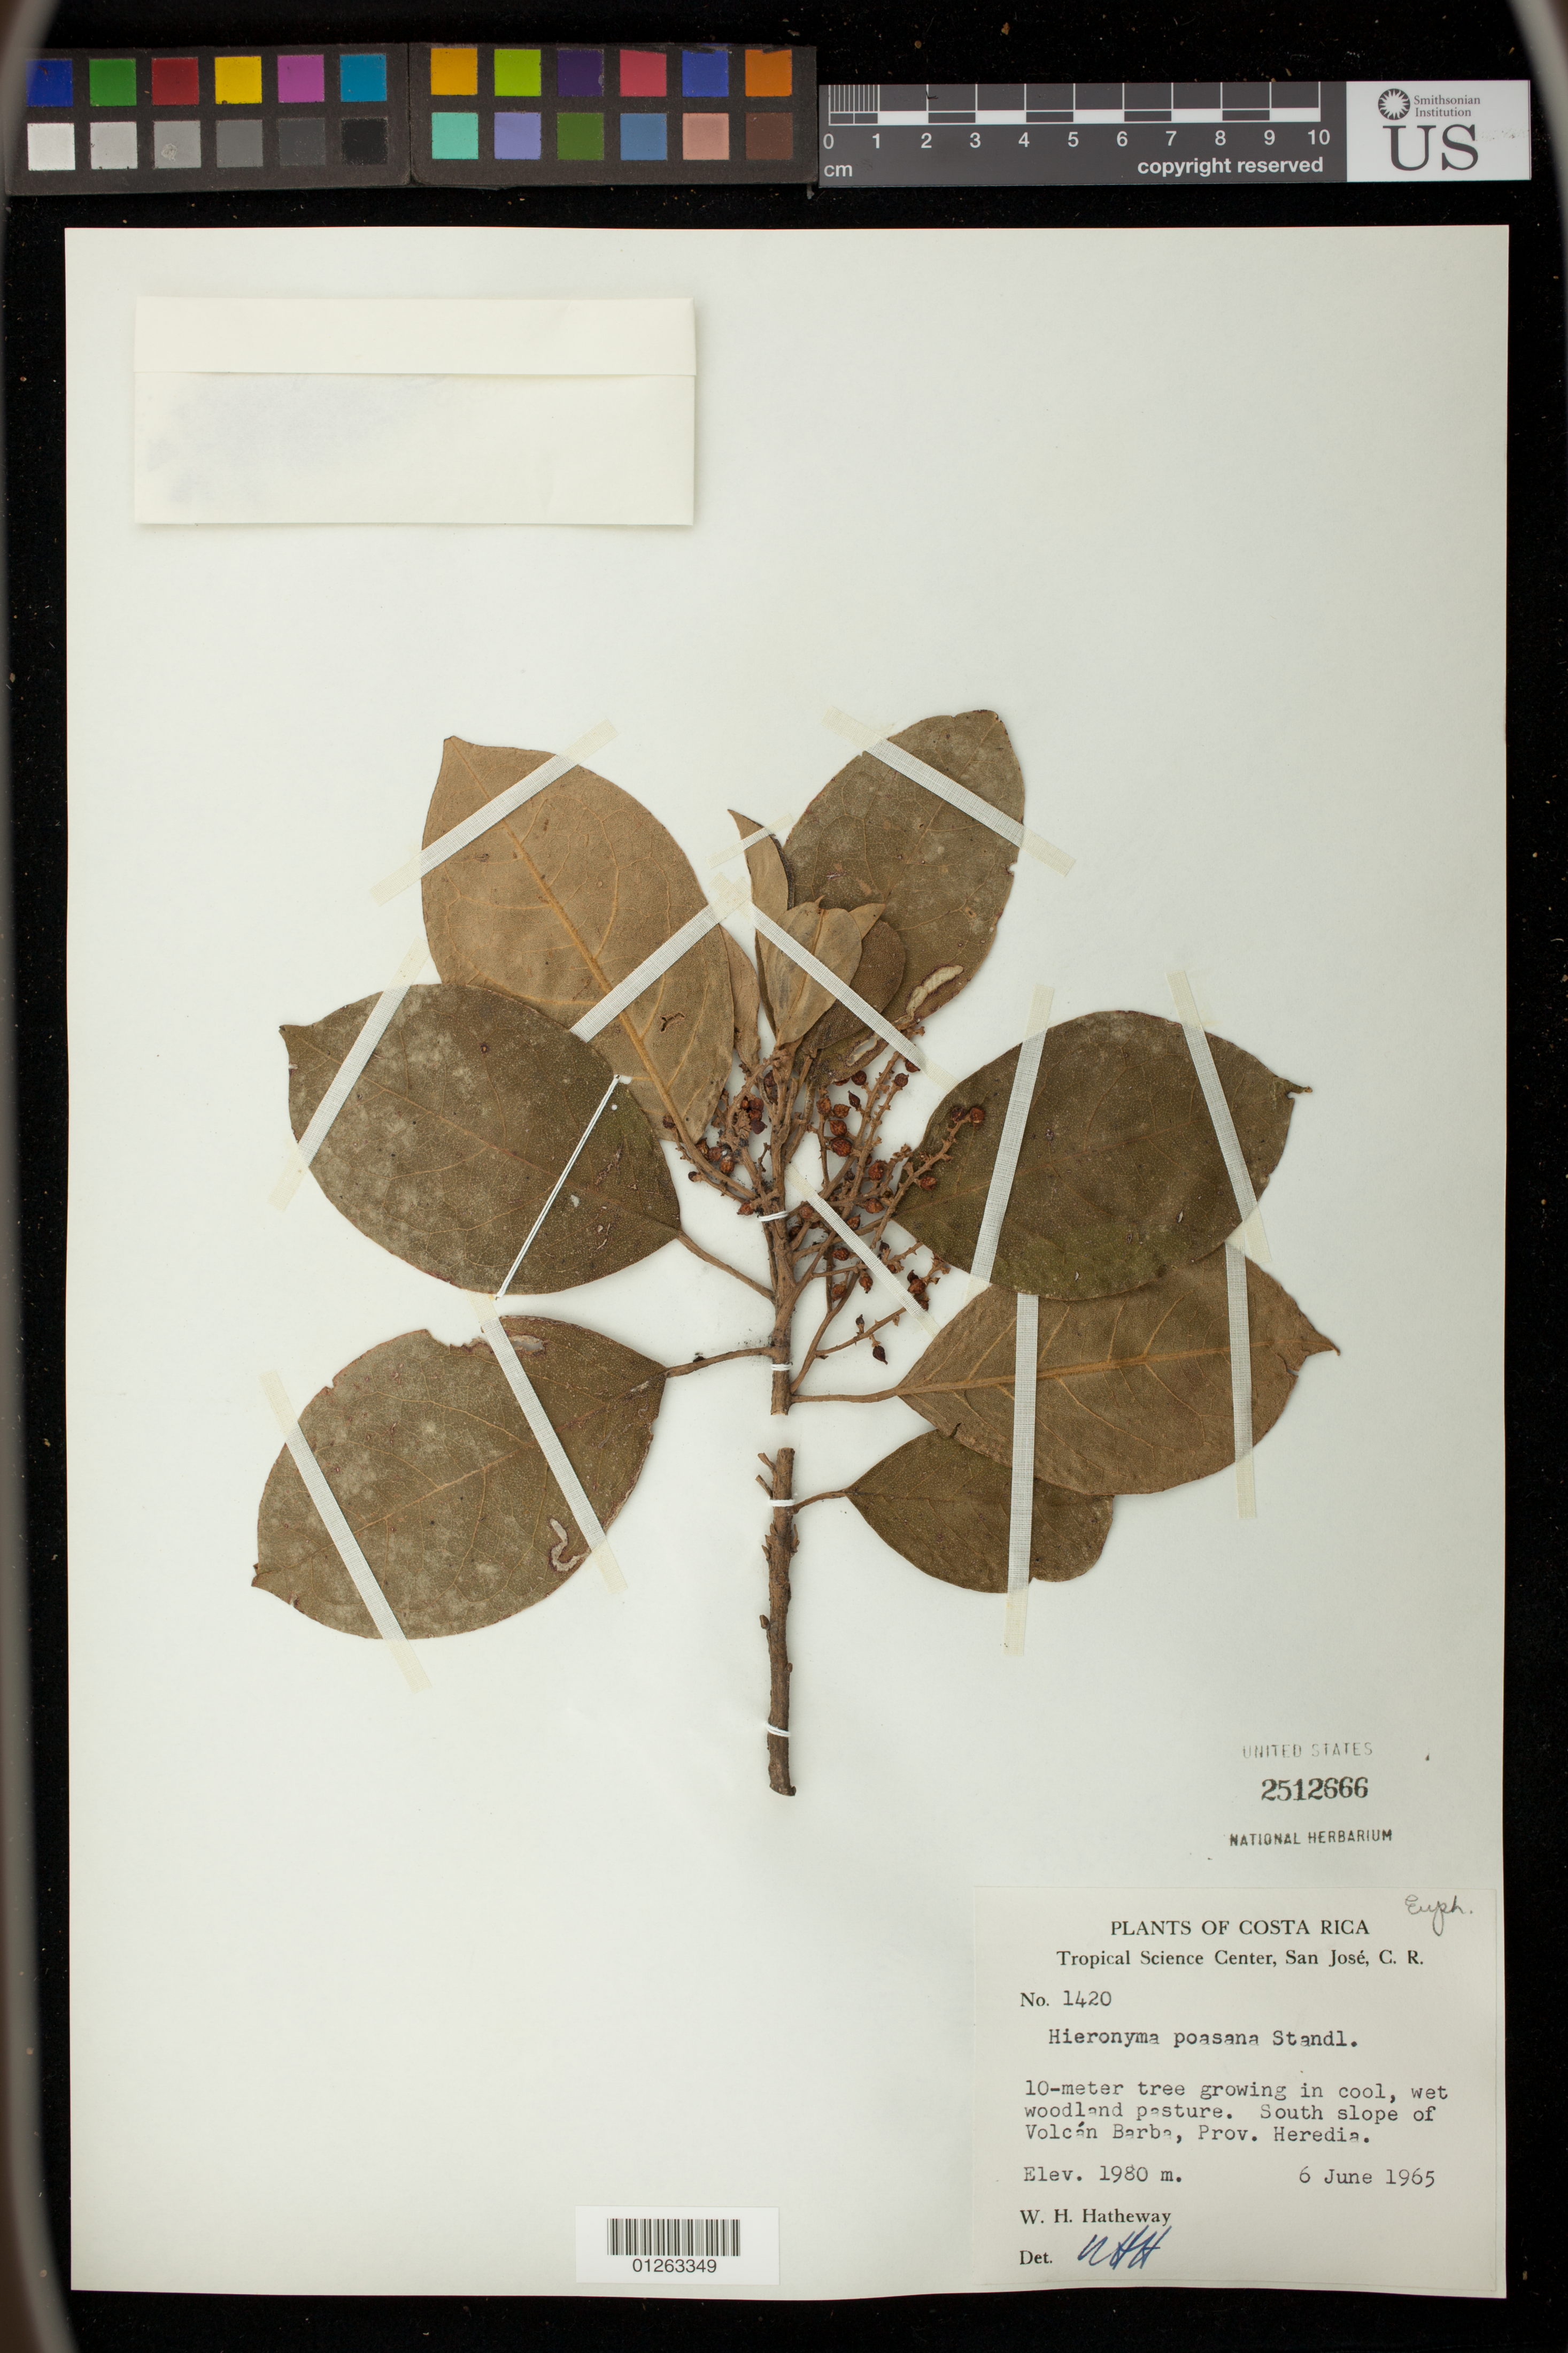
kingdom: Plantae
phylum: Tracheophyta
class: Magnoliopsida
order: Malpighiales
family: Phyllanthaceae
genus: Hieronyma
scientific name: Hieronyma poasana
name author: Standl.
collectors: W. H. Hatheway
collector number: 1420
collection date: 1965-06-06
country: Costa Rica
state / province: Heredia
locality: South slope of Volcan Barbe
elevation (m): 1986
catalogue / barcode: US 2512666